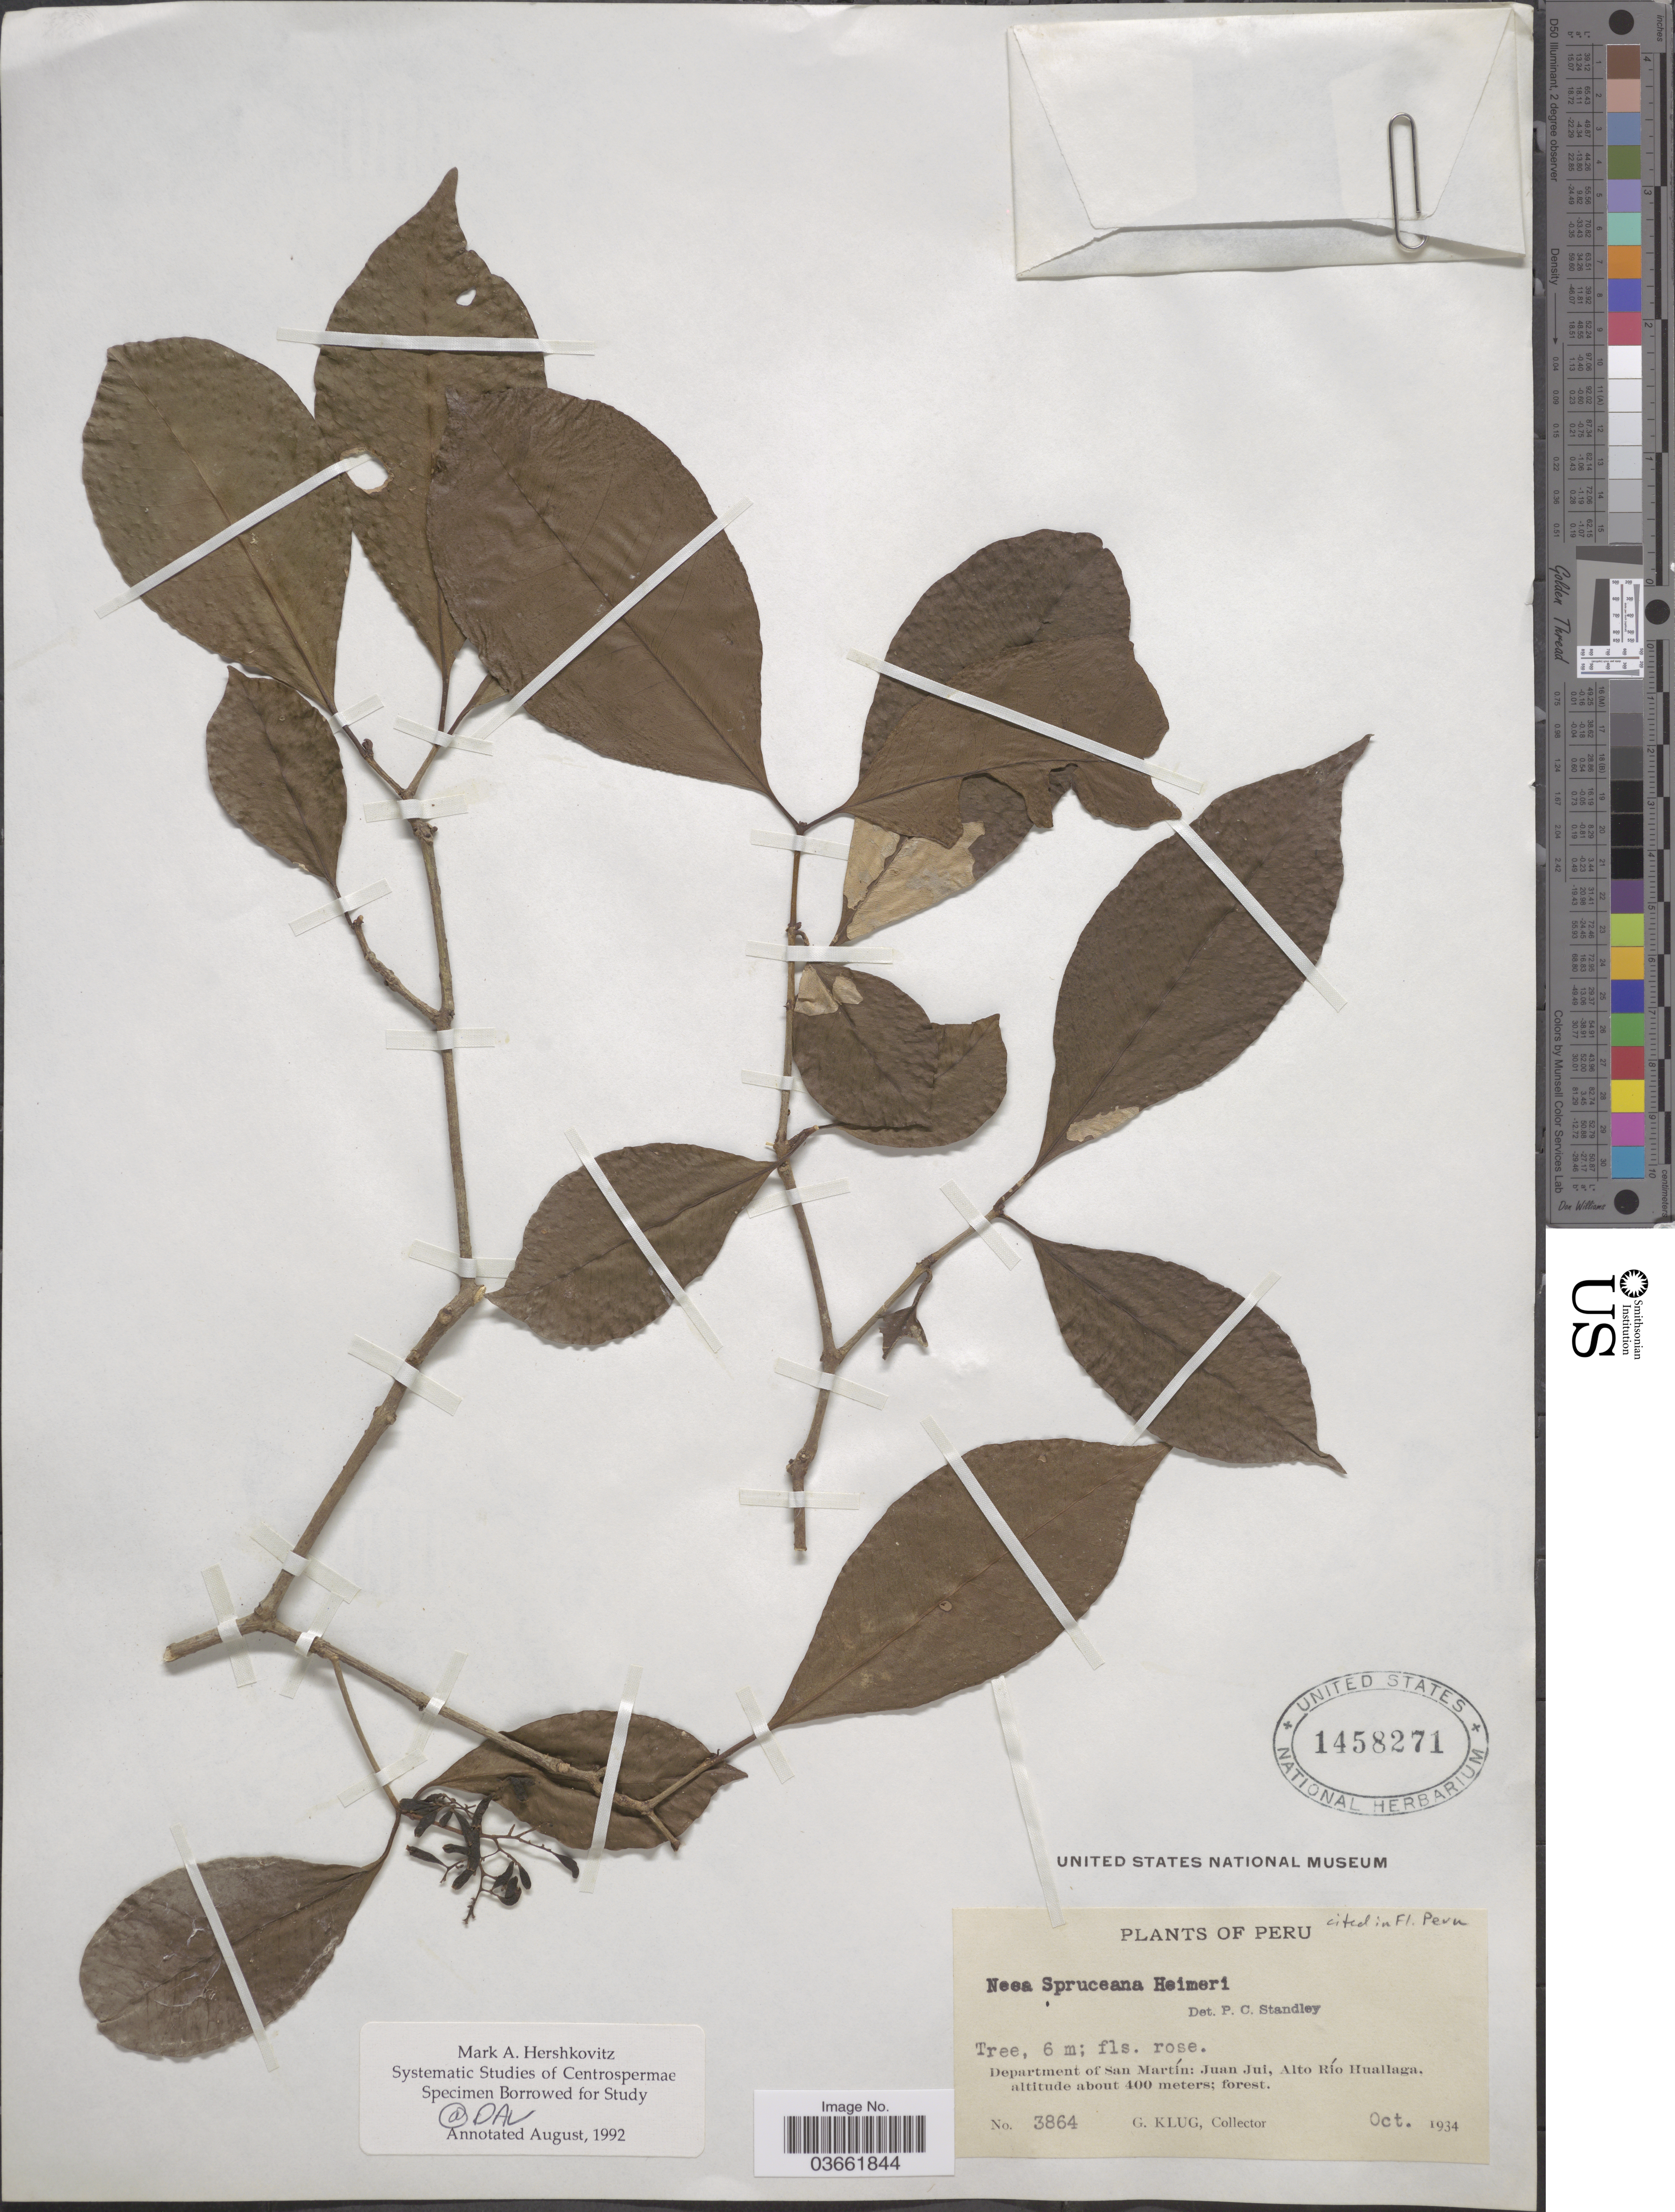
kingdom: Plantae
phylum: Tracheophyta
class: Magnoliopsida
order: Caryophyllales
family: Nyctaginaceae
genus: Neea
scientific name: Neea spruceana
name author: Heimerl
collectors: G. Klug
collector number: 3864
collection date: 1934-10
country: Peru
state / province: San Martín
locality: Department of San Martín: Juan Jui, Alto Río Huallaga.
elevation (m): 400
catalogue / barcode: US 1458271